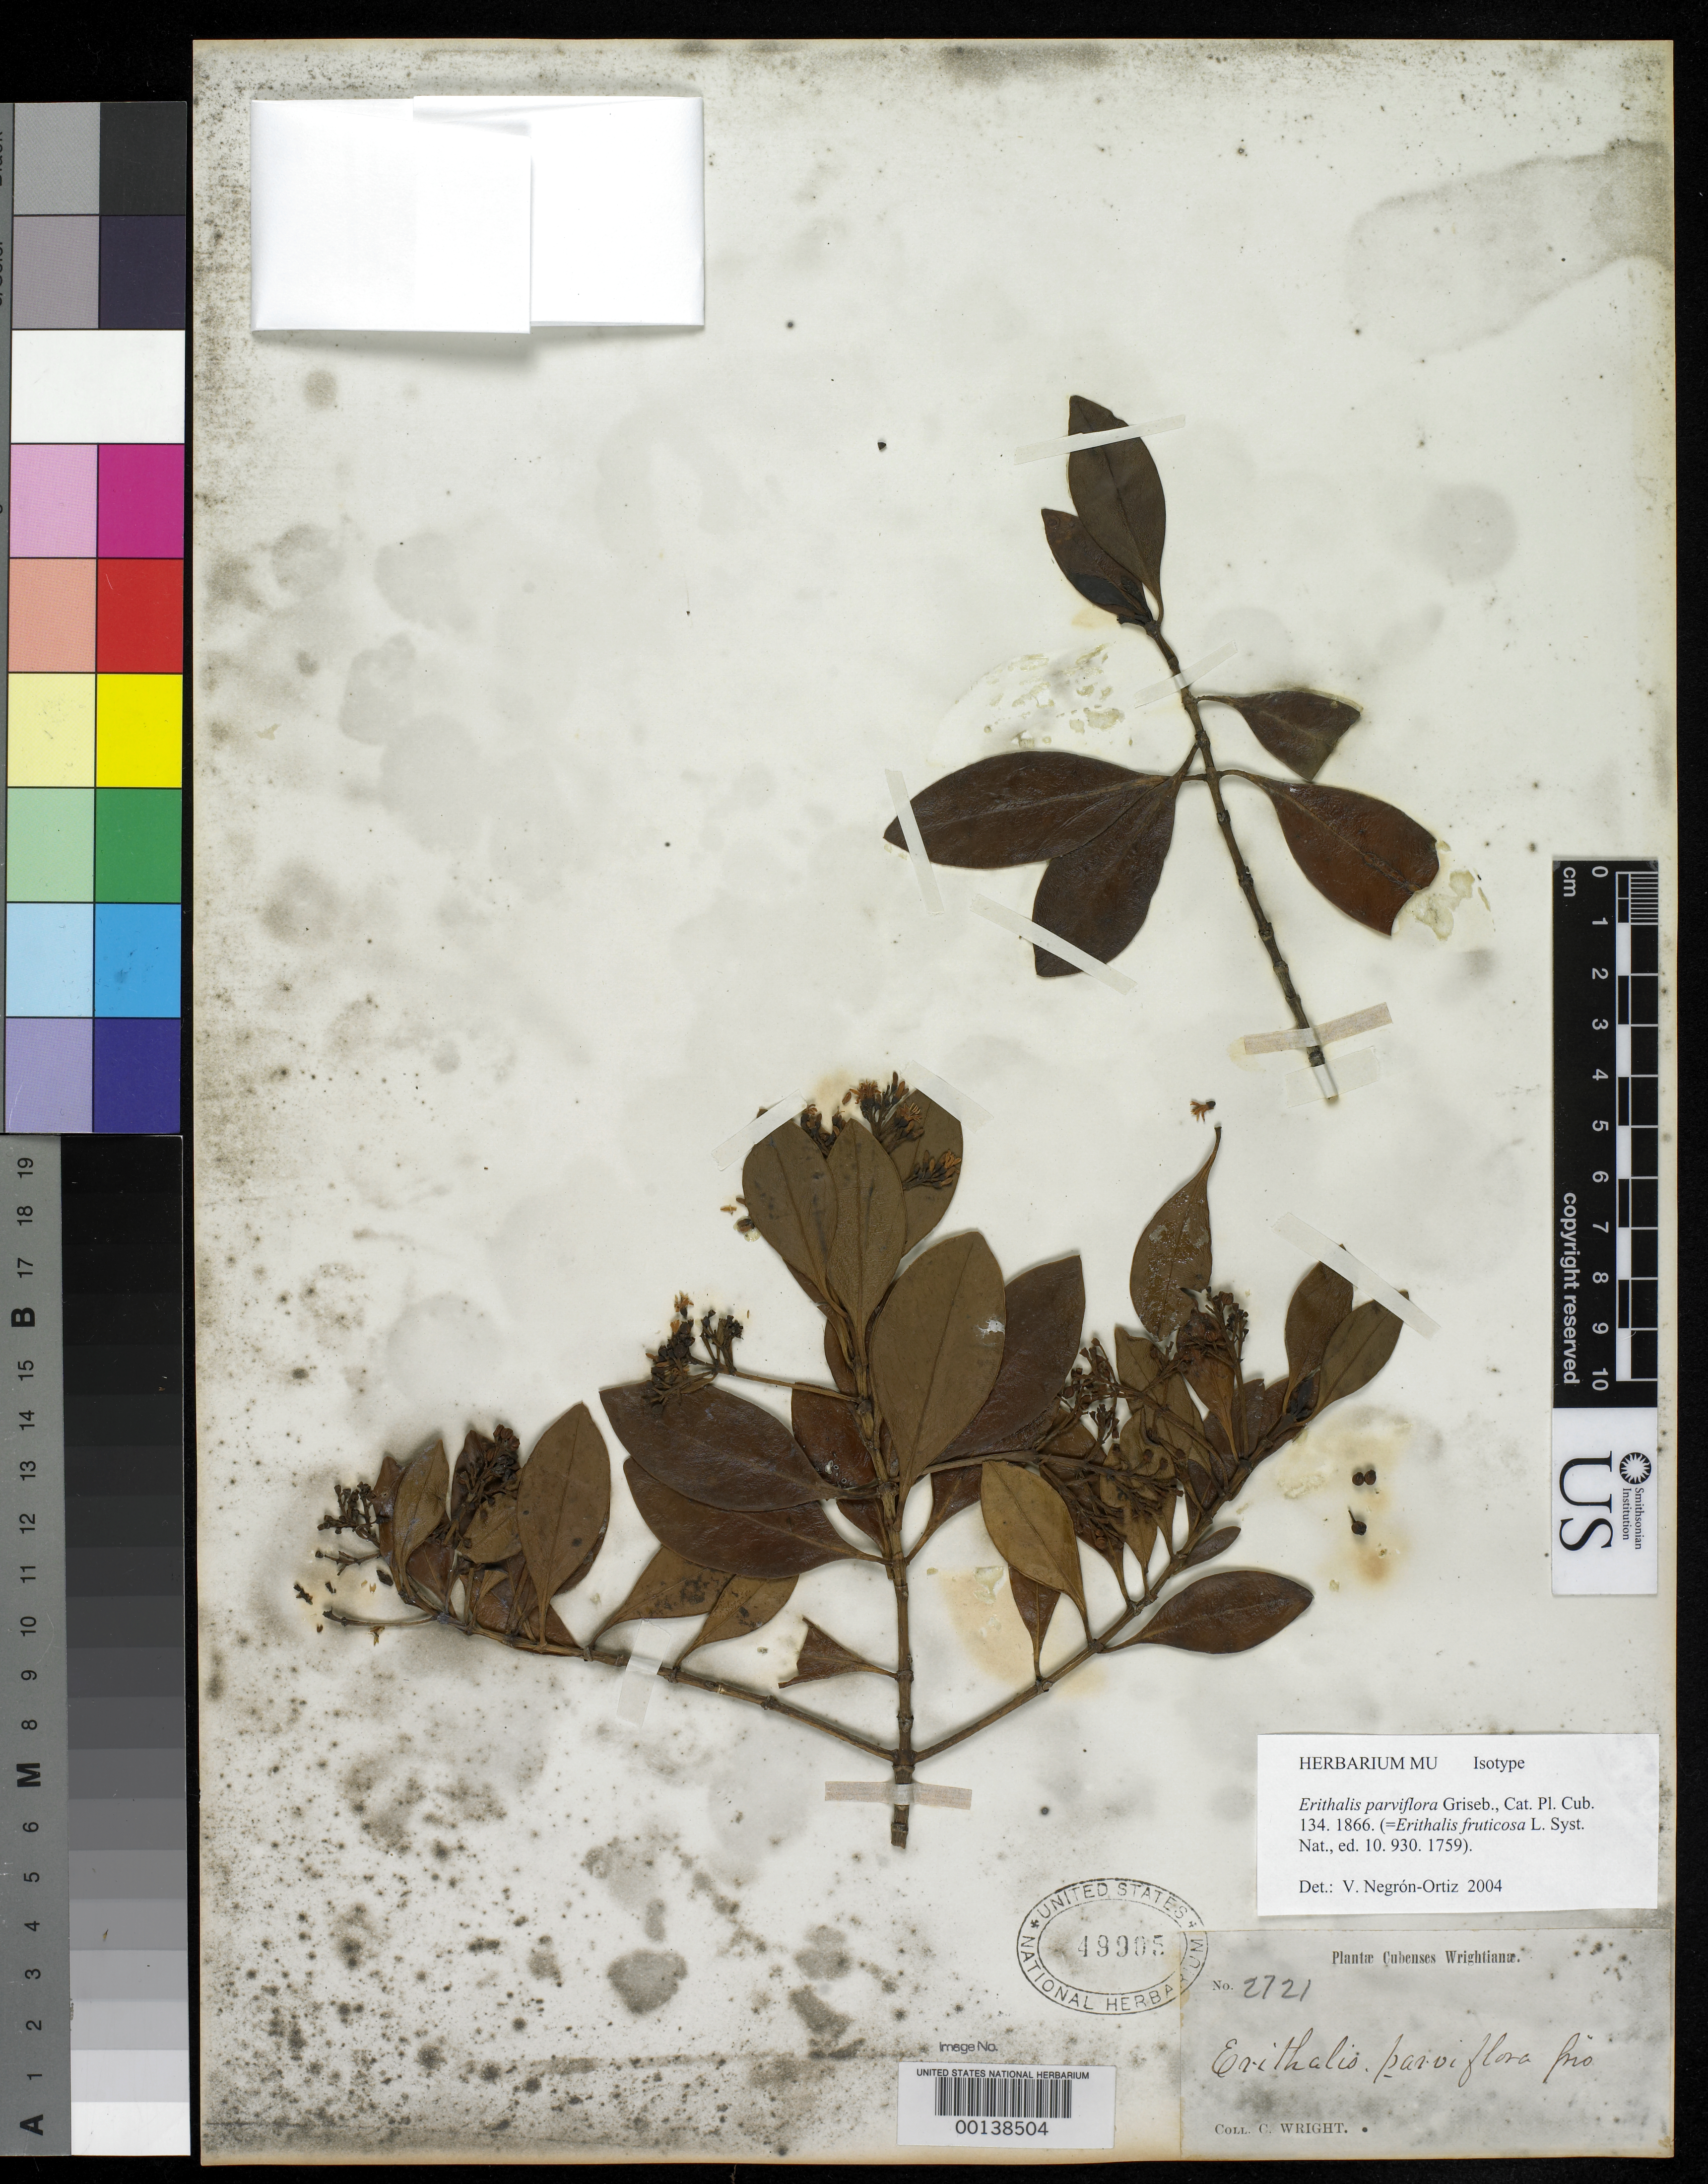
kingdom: Plantae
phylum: Tracheophyta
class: Magnoliopsida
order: Gentianales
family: Rubiaceae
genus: Erithalis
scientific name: Erithalis parviflora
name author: Griseb.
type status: Isotype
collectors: C. Wright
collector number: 2721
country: Cuba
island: Greater Antilles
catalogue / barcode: US 49905